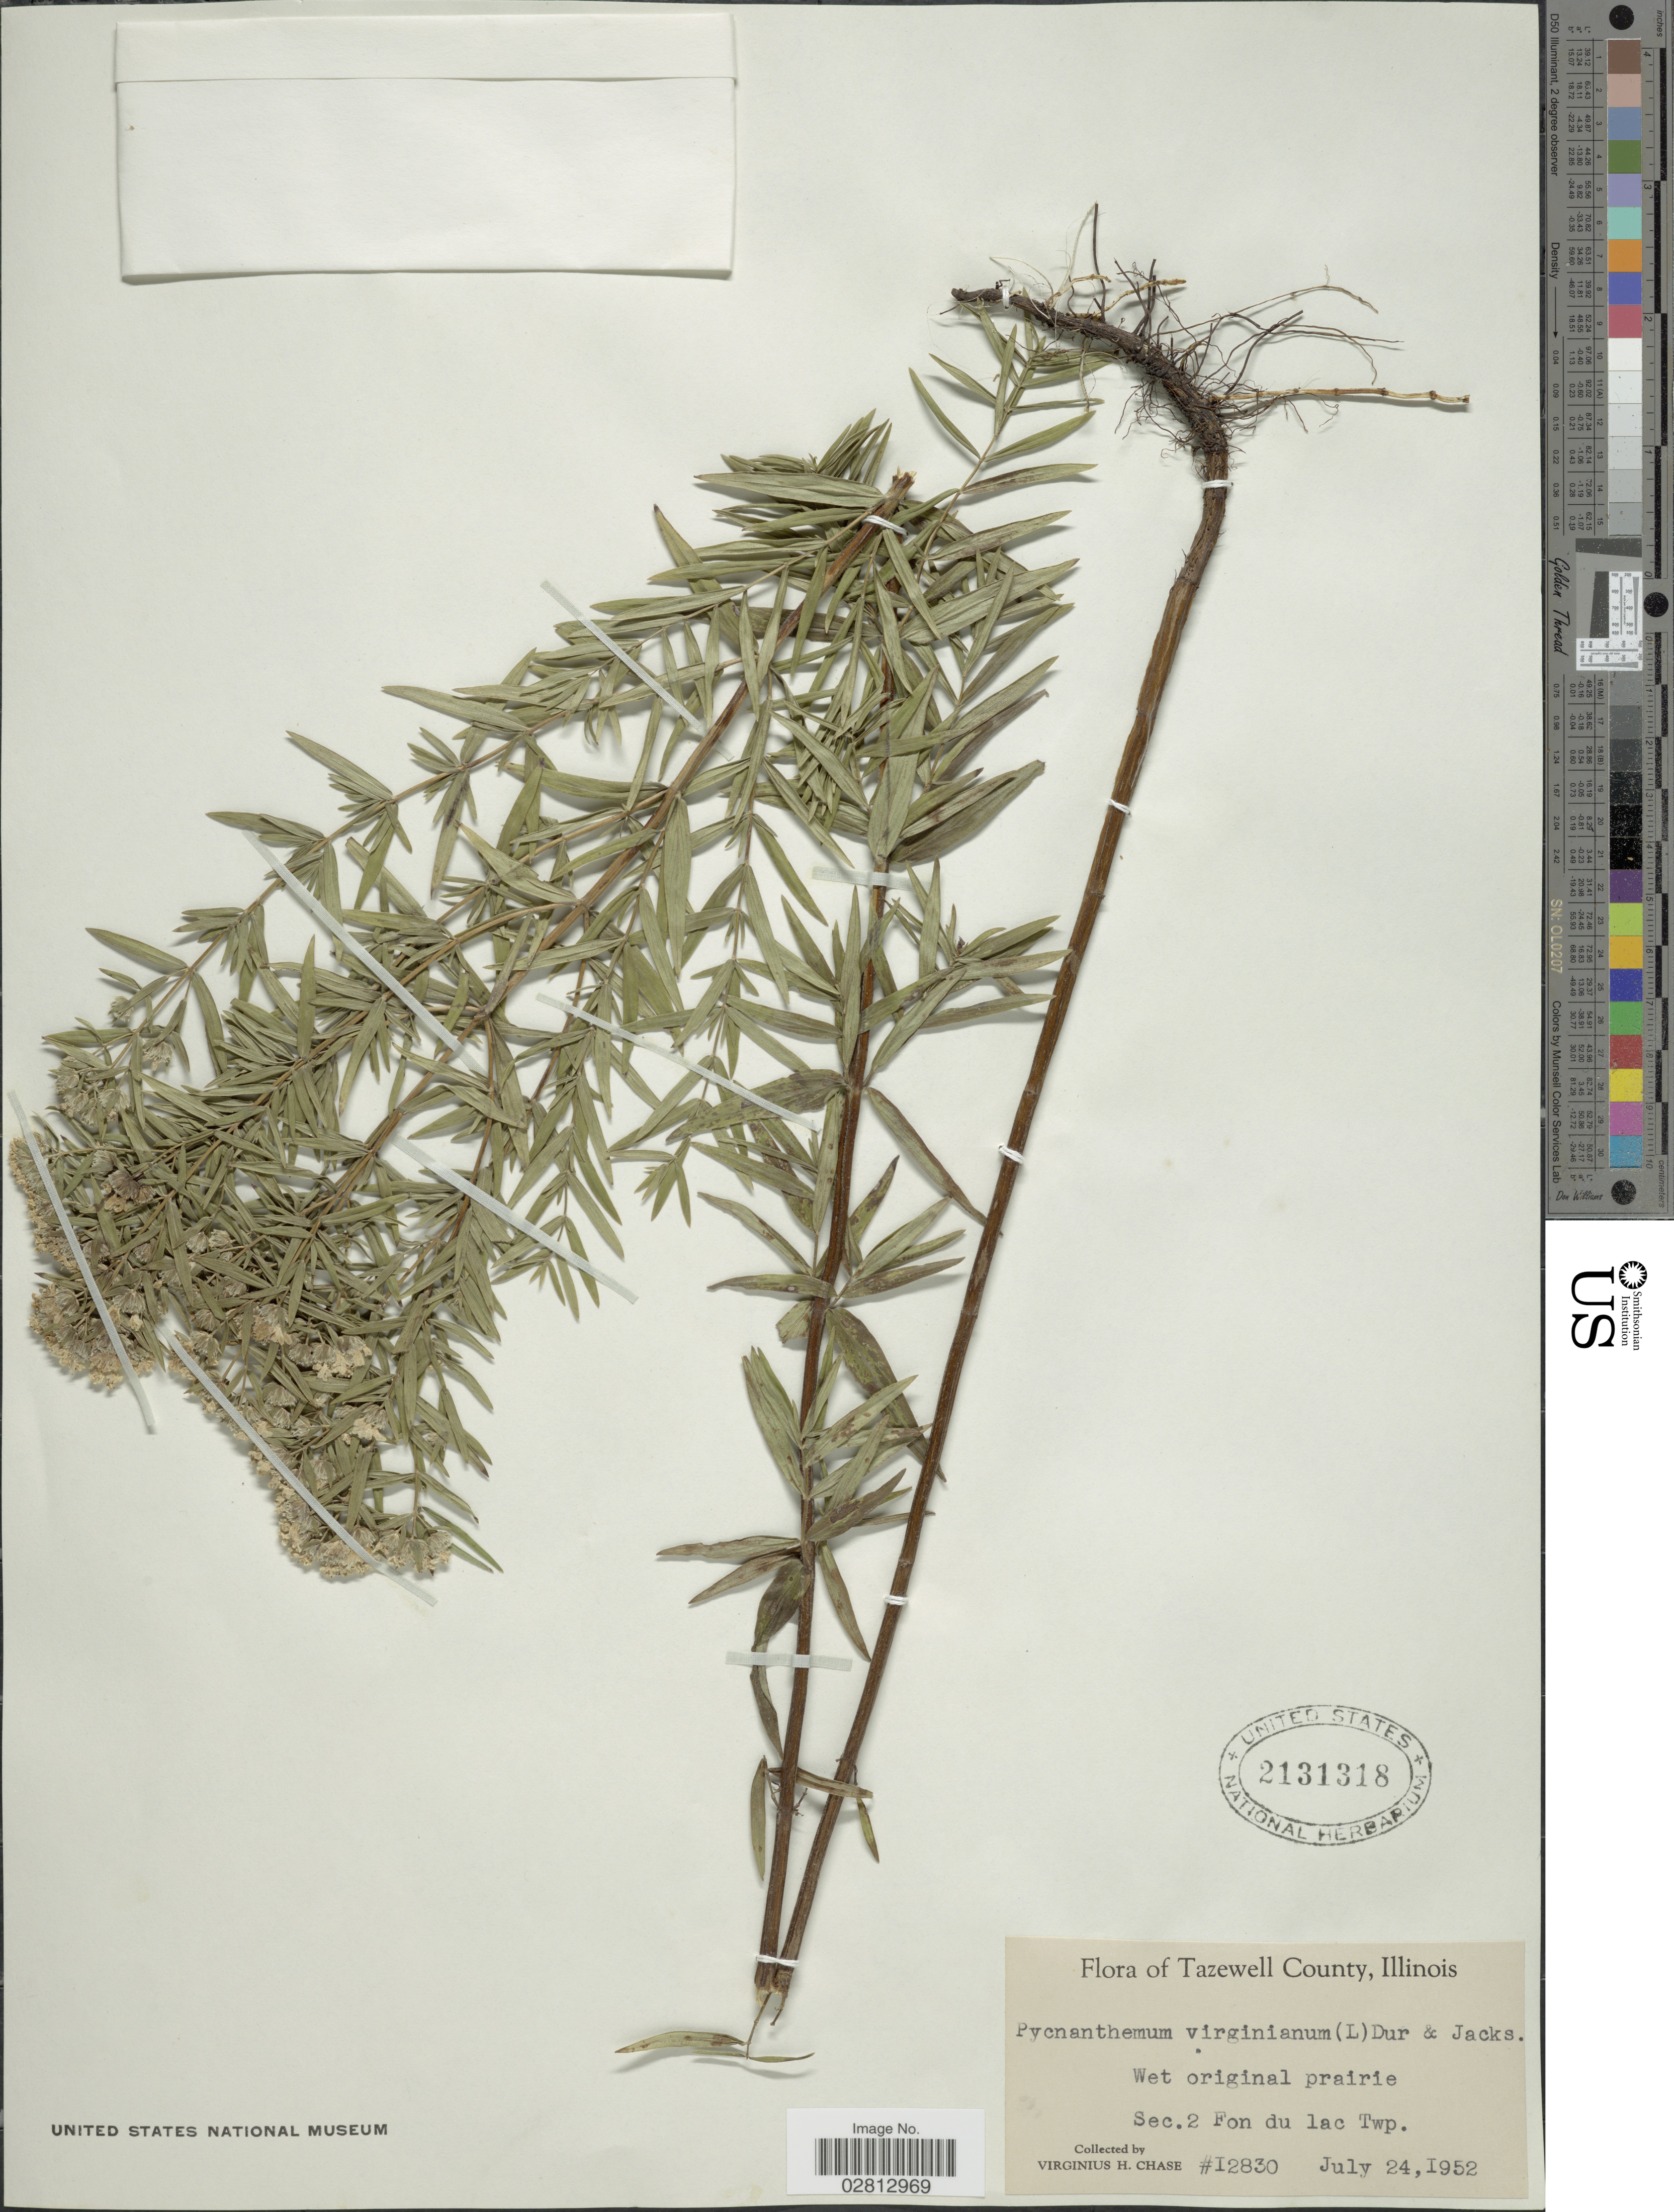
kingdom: Plantae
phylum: Tracheophyta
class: Magnoliopsida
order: Lamiales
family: Lamiaceae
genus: Pycnanthemum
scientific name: Pycnanthemum virginianum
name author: (L.) Durand & B.D. Jacks. ex B.L. Rob. & Fernald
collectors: V. H. Chase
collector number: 12830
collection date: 1952-07-24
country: United States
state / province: Illinois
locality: Tazewell County. Sec. 2 Fon du lac Twp.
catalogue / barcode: US 2131318